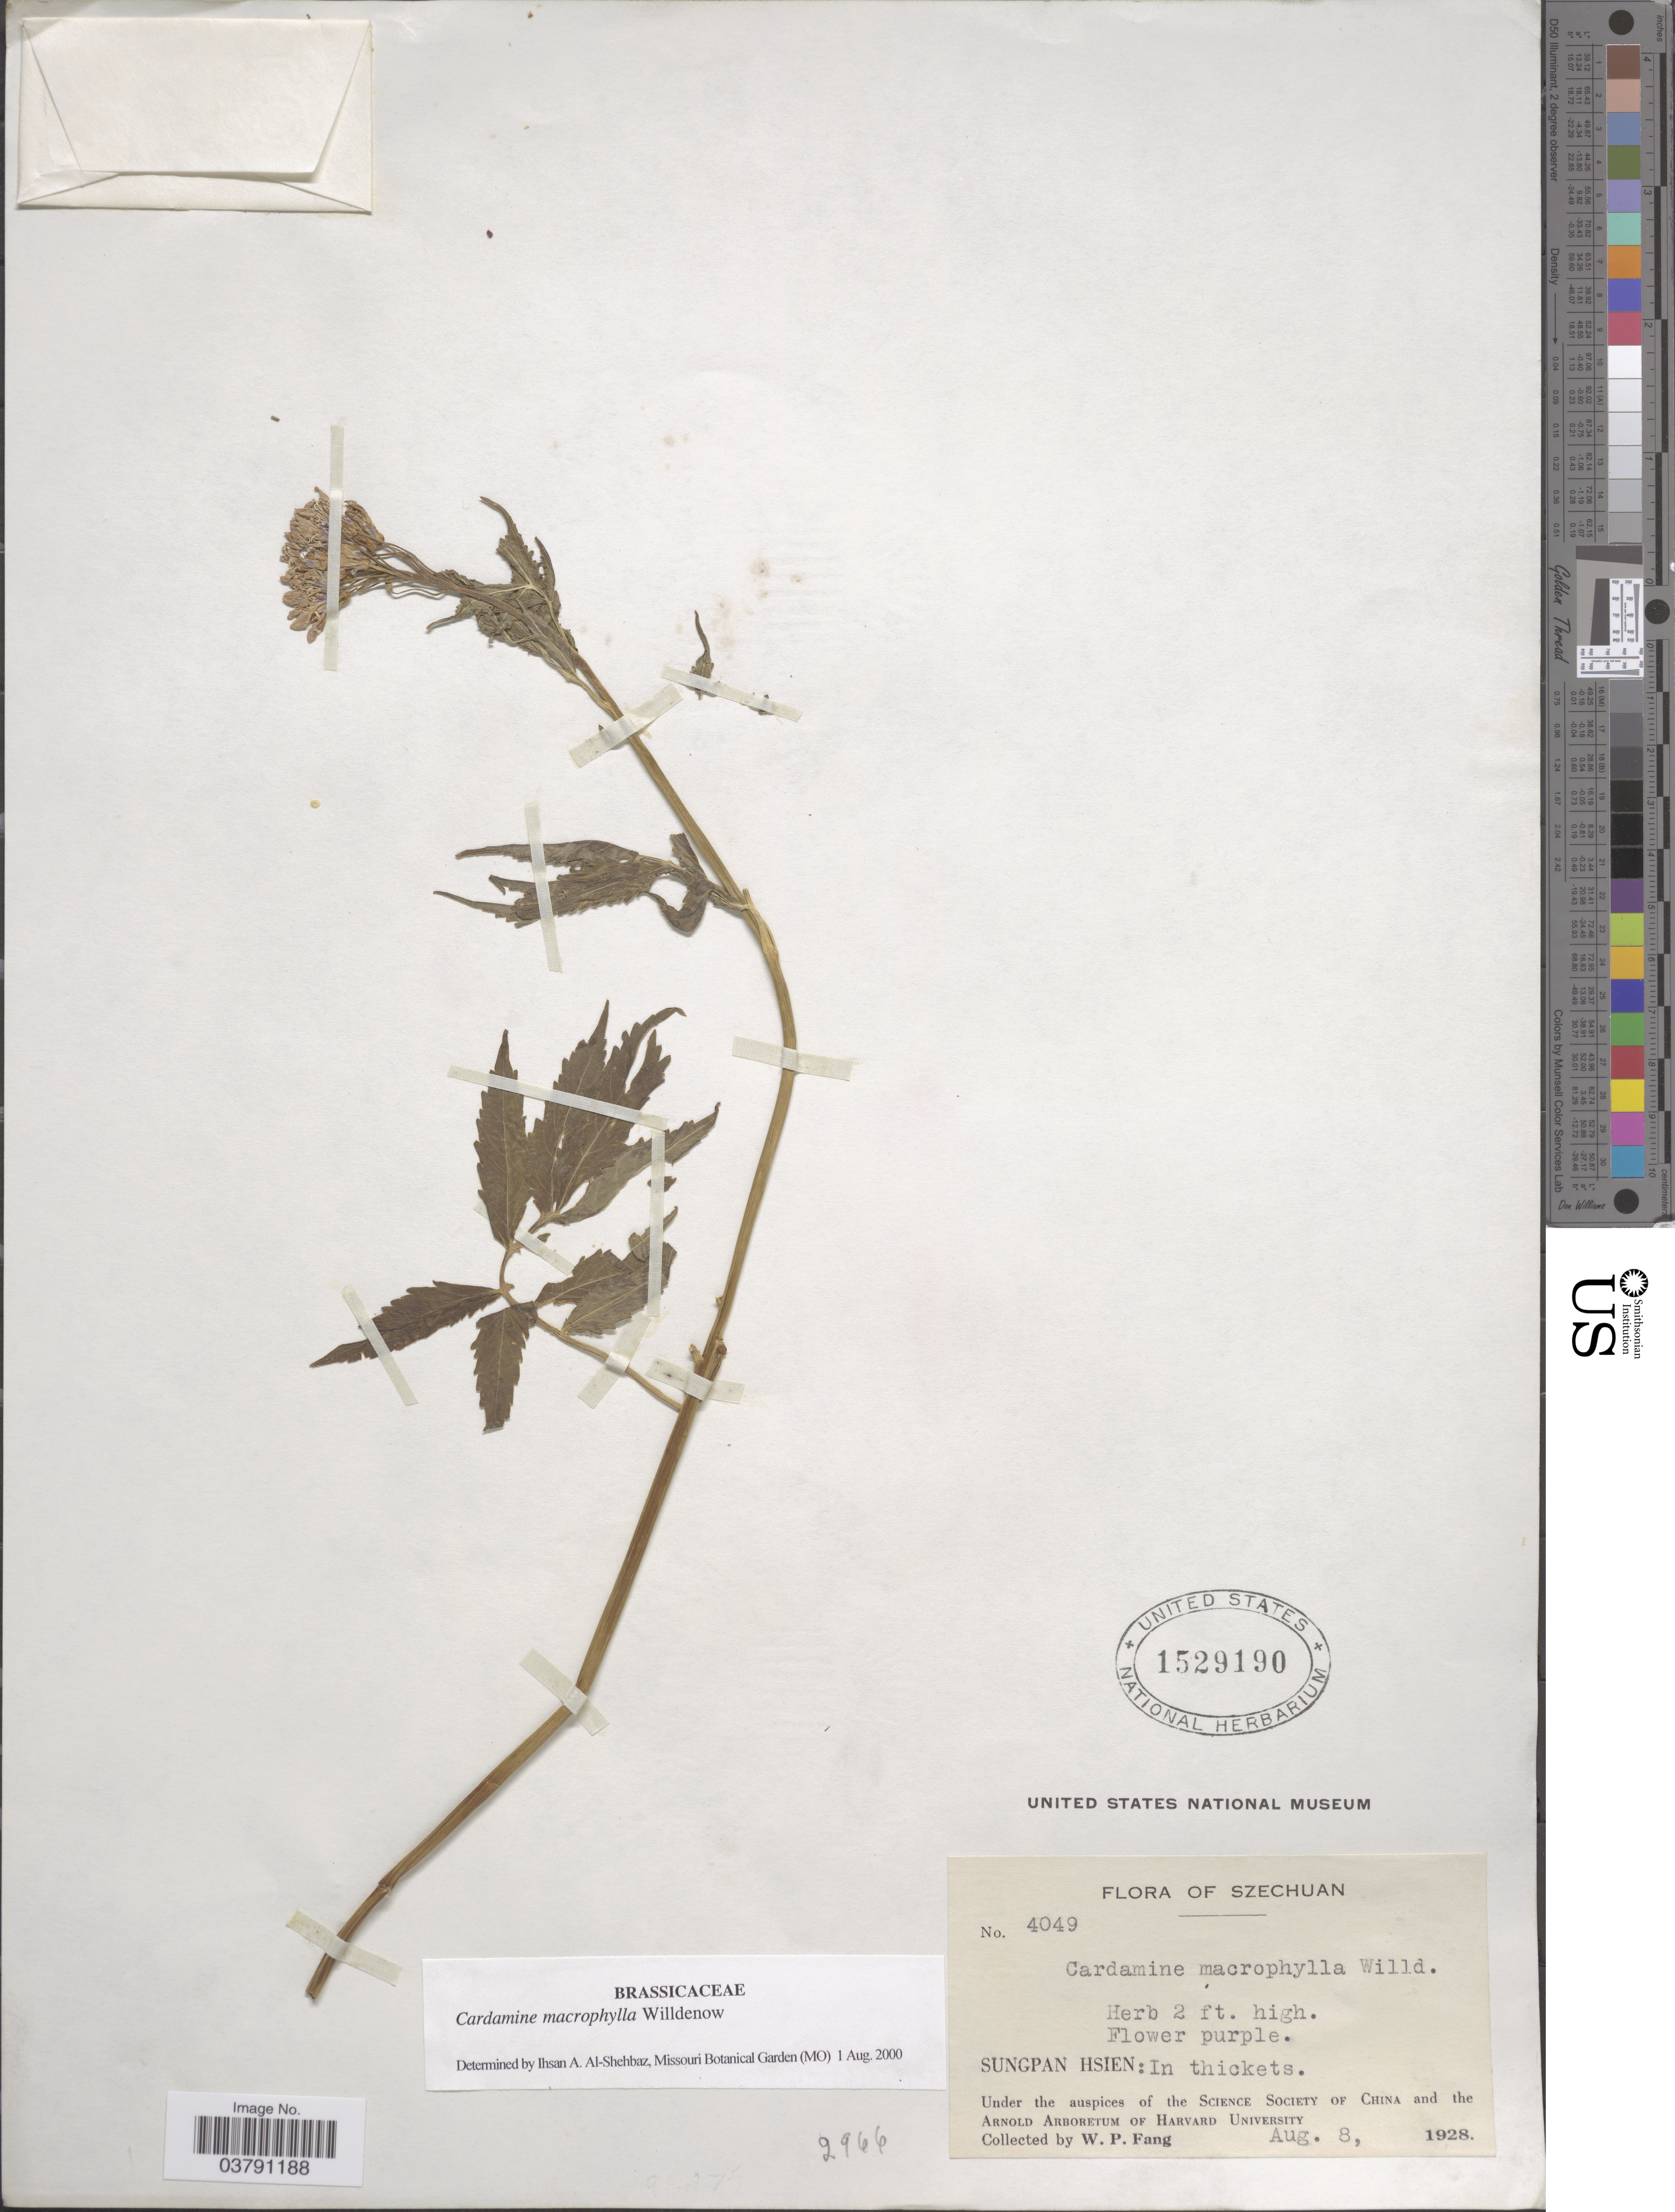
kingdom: Plantae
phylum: Tracheophyta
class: Magnoliopsida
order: Brassicales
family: Brassicaceae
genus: Cardamine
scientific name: Cardamine macrophylla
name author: Willd.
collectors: W. P. Fang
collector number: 4049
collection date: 1928-08-08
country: China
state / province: Sichuan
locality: Szechuan. Sungpan Hsien: In thickets.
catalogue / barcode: US 1529190